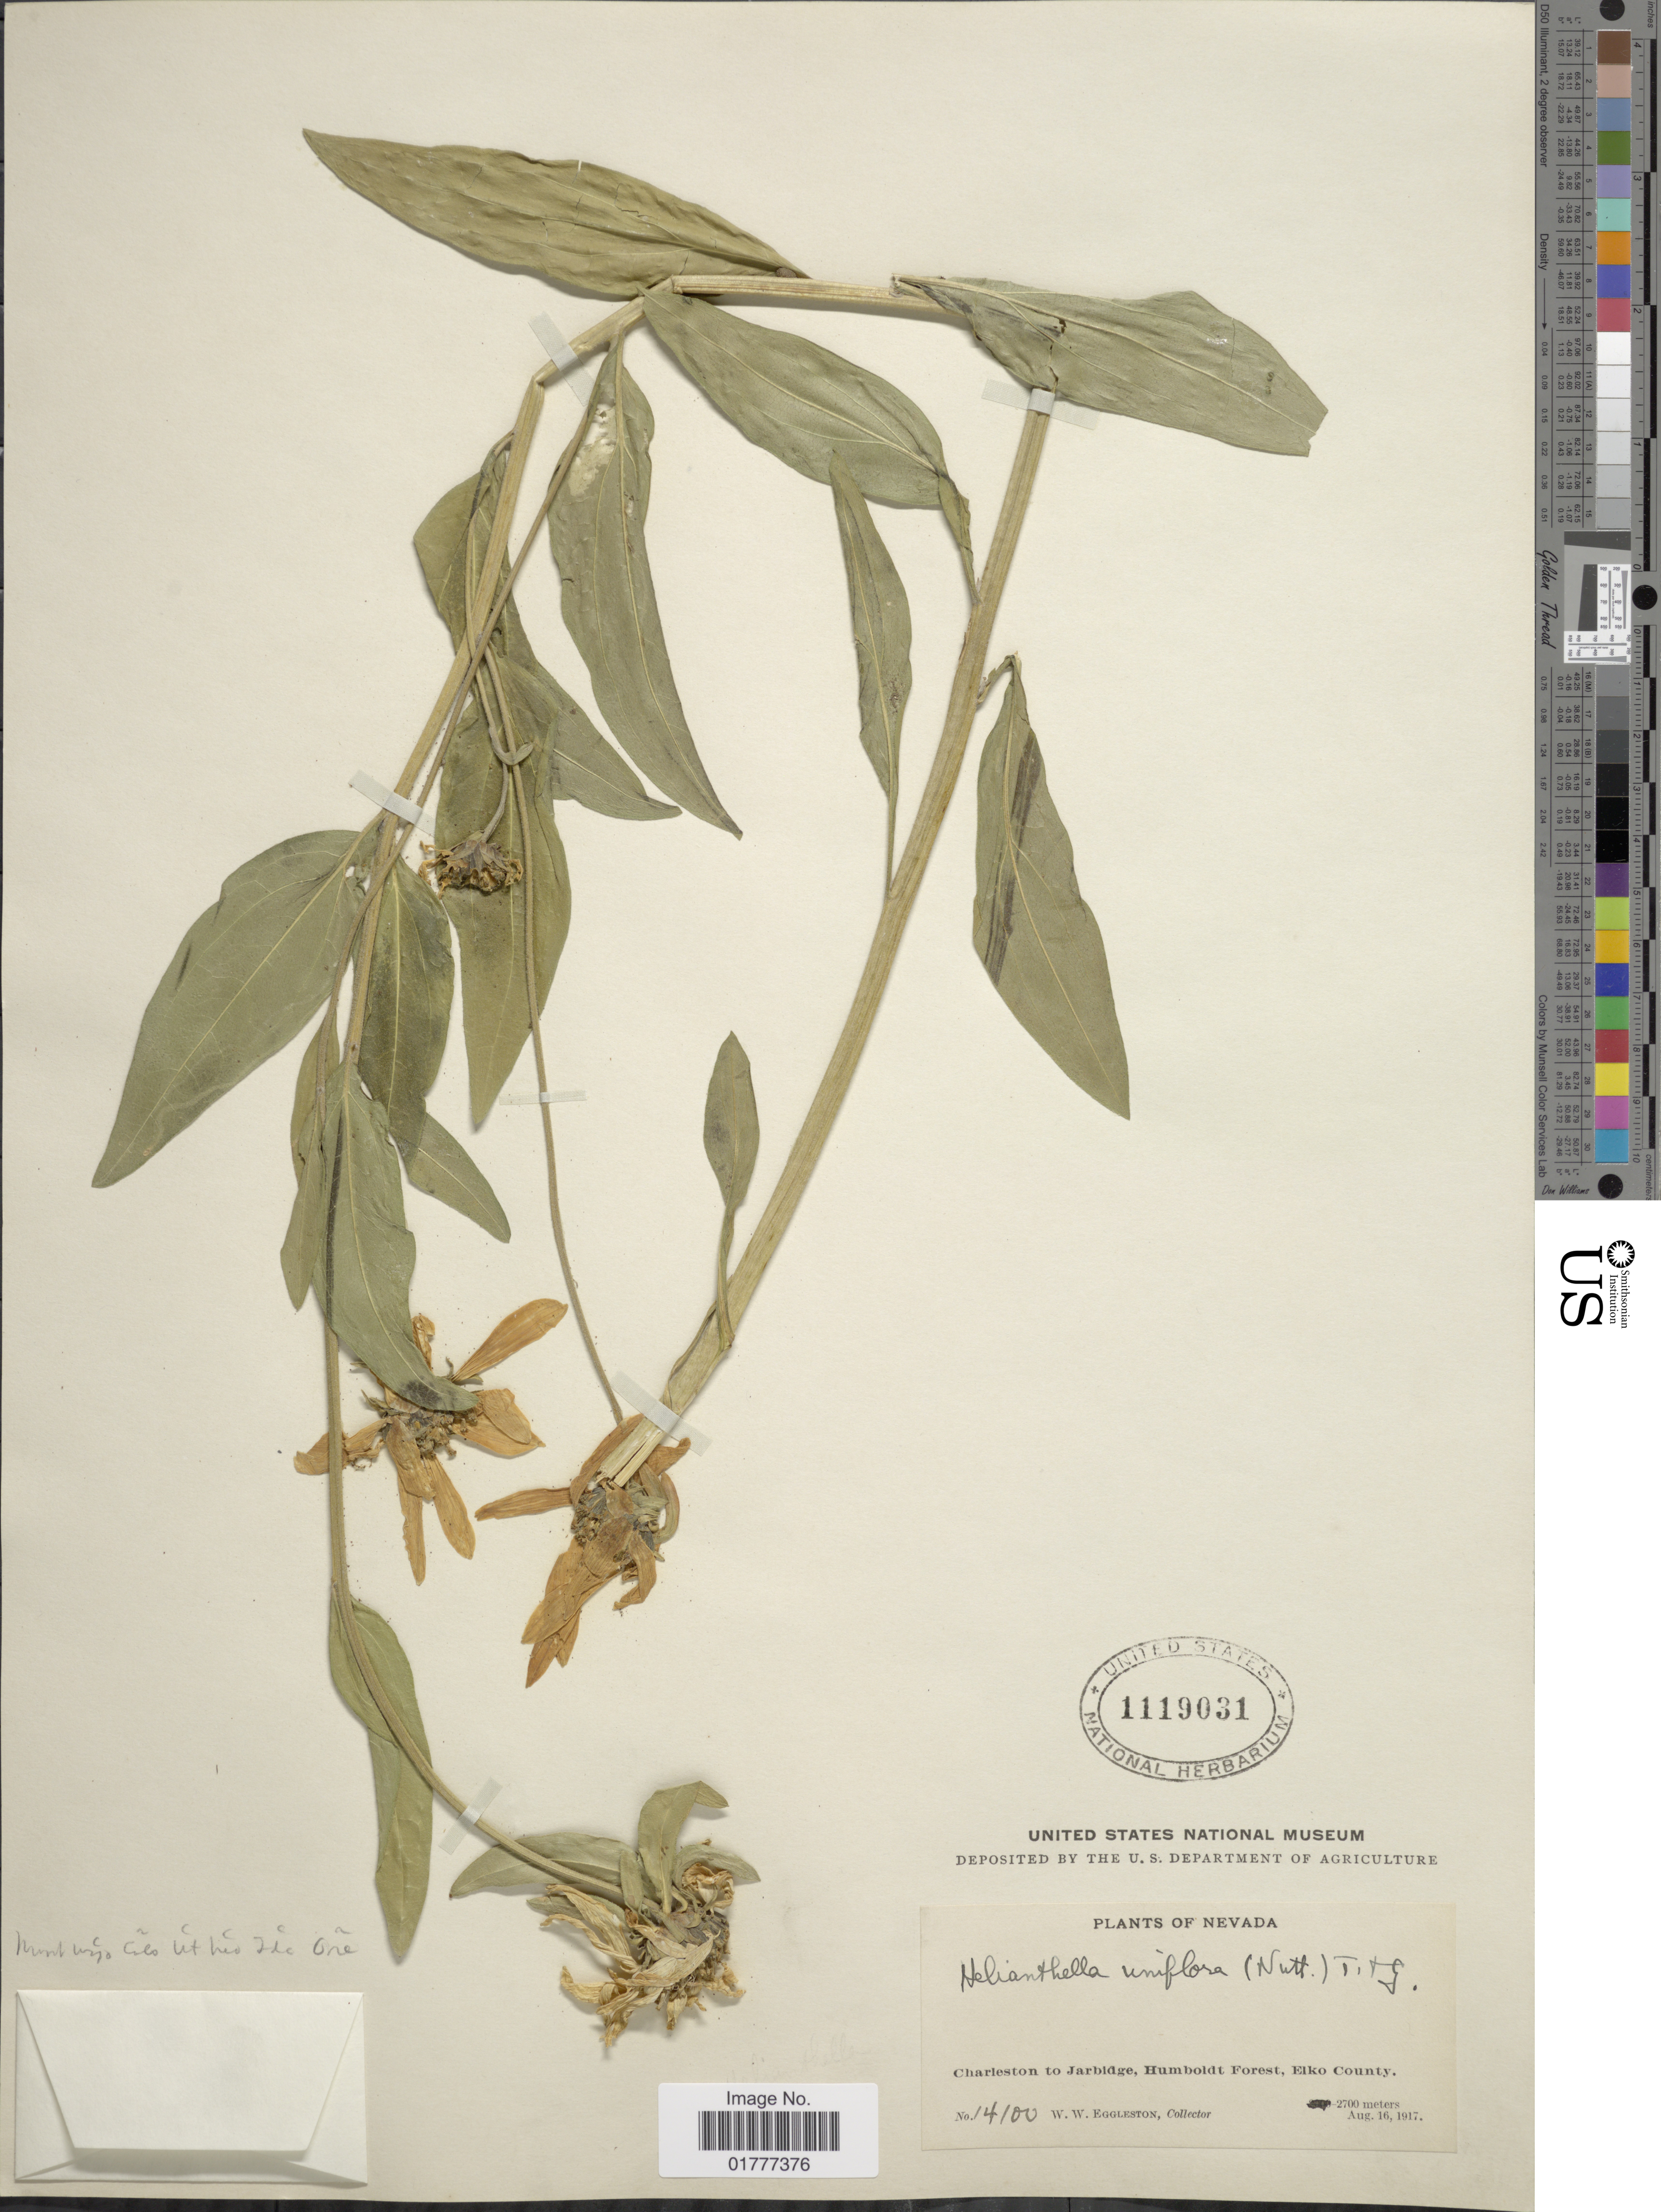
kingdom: Plantae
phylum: Tracheophyta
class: Magnoliopsida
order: Asterales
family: Asteraceae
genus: Helianthella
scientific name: Helianthella uniflora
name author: Torr. & A. Gray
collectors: W. W. Eggleston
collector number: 14100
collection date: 1917-08-16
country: United States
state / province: Nevada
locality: Charleston to Jarbridge, Humboldt Forest, Elko County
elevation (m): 2700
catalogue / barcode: US 1119031